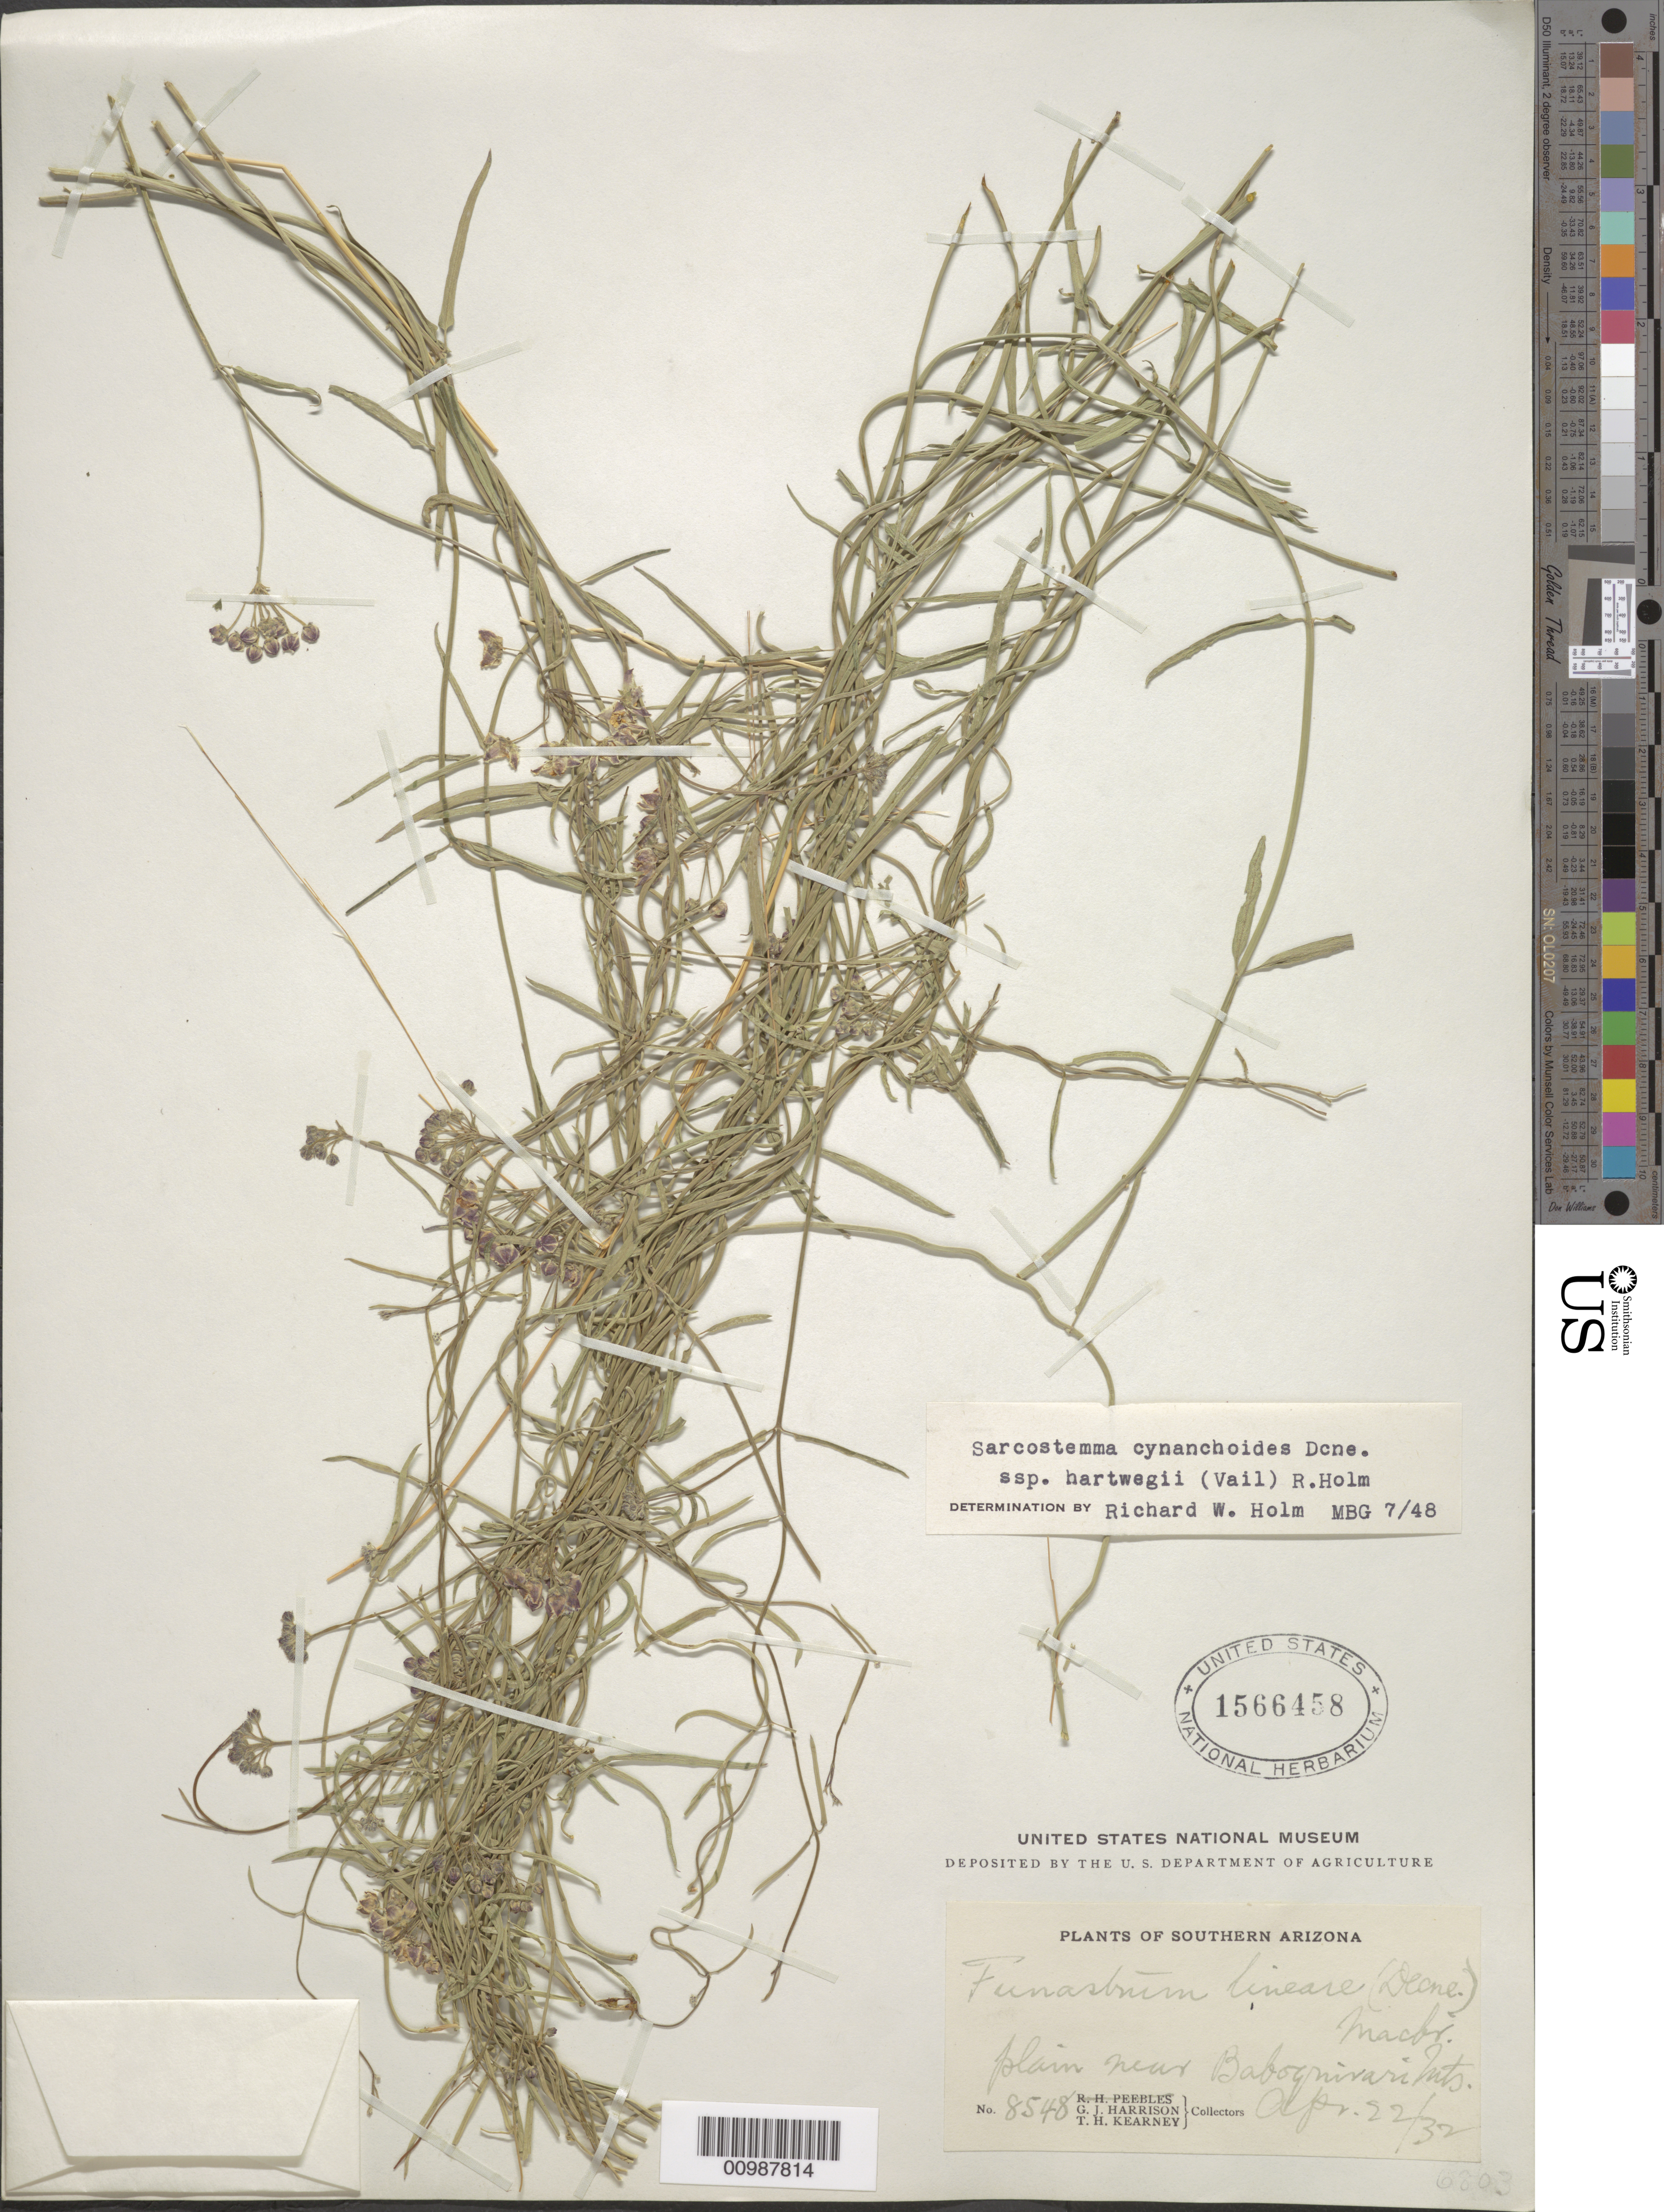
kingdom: Plantae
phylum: Tracheophyta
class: Magnoliopsida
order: Gentianales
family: Apocynaceae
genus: Sarcostemma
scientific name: Sarcostemma cynanchoides subsp. hartwegii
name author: (Vail) R.W. Holm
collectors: G. J. Harrison & T. H. Kearney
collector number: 8548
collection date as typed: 22 Apr 1932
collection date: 1932-04-22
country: United States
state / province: Arizona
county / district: Pima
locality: Plain near Baboquivari Mountains.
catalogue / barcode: US 1566458